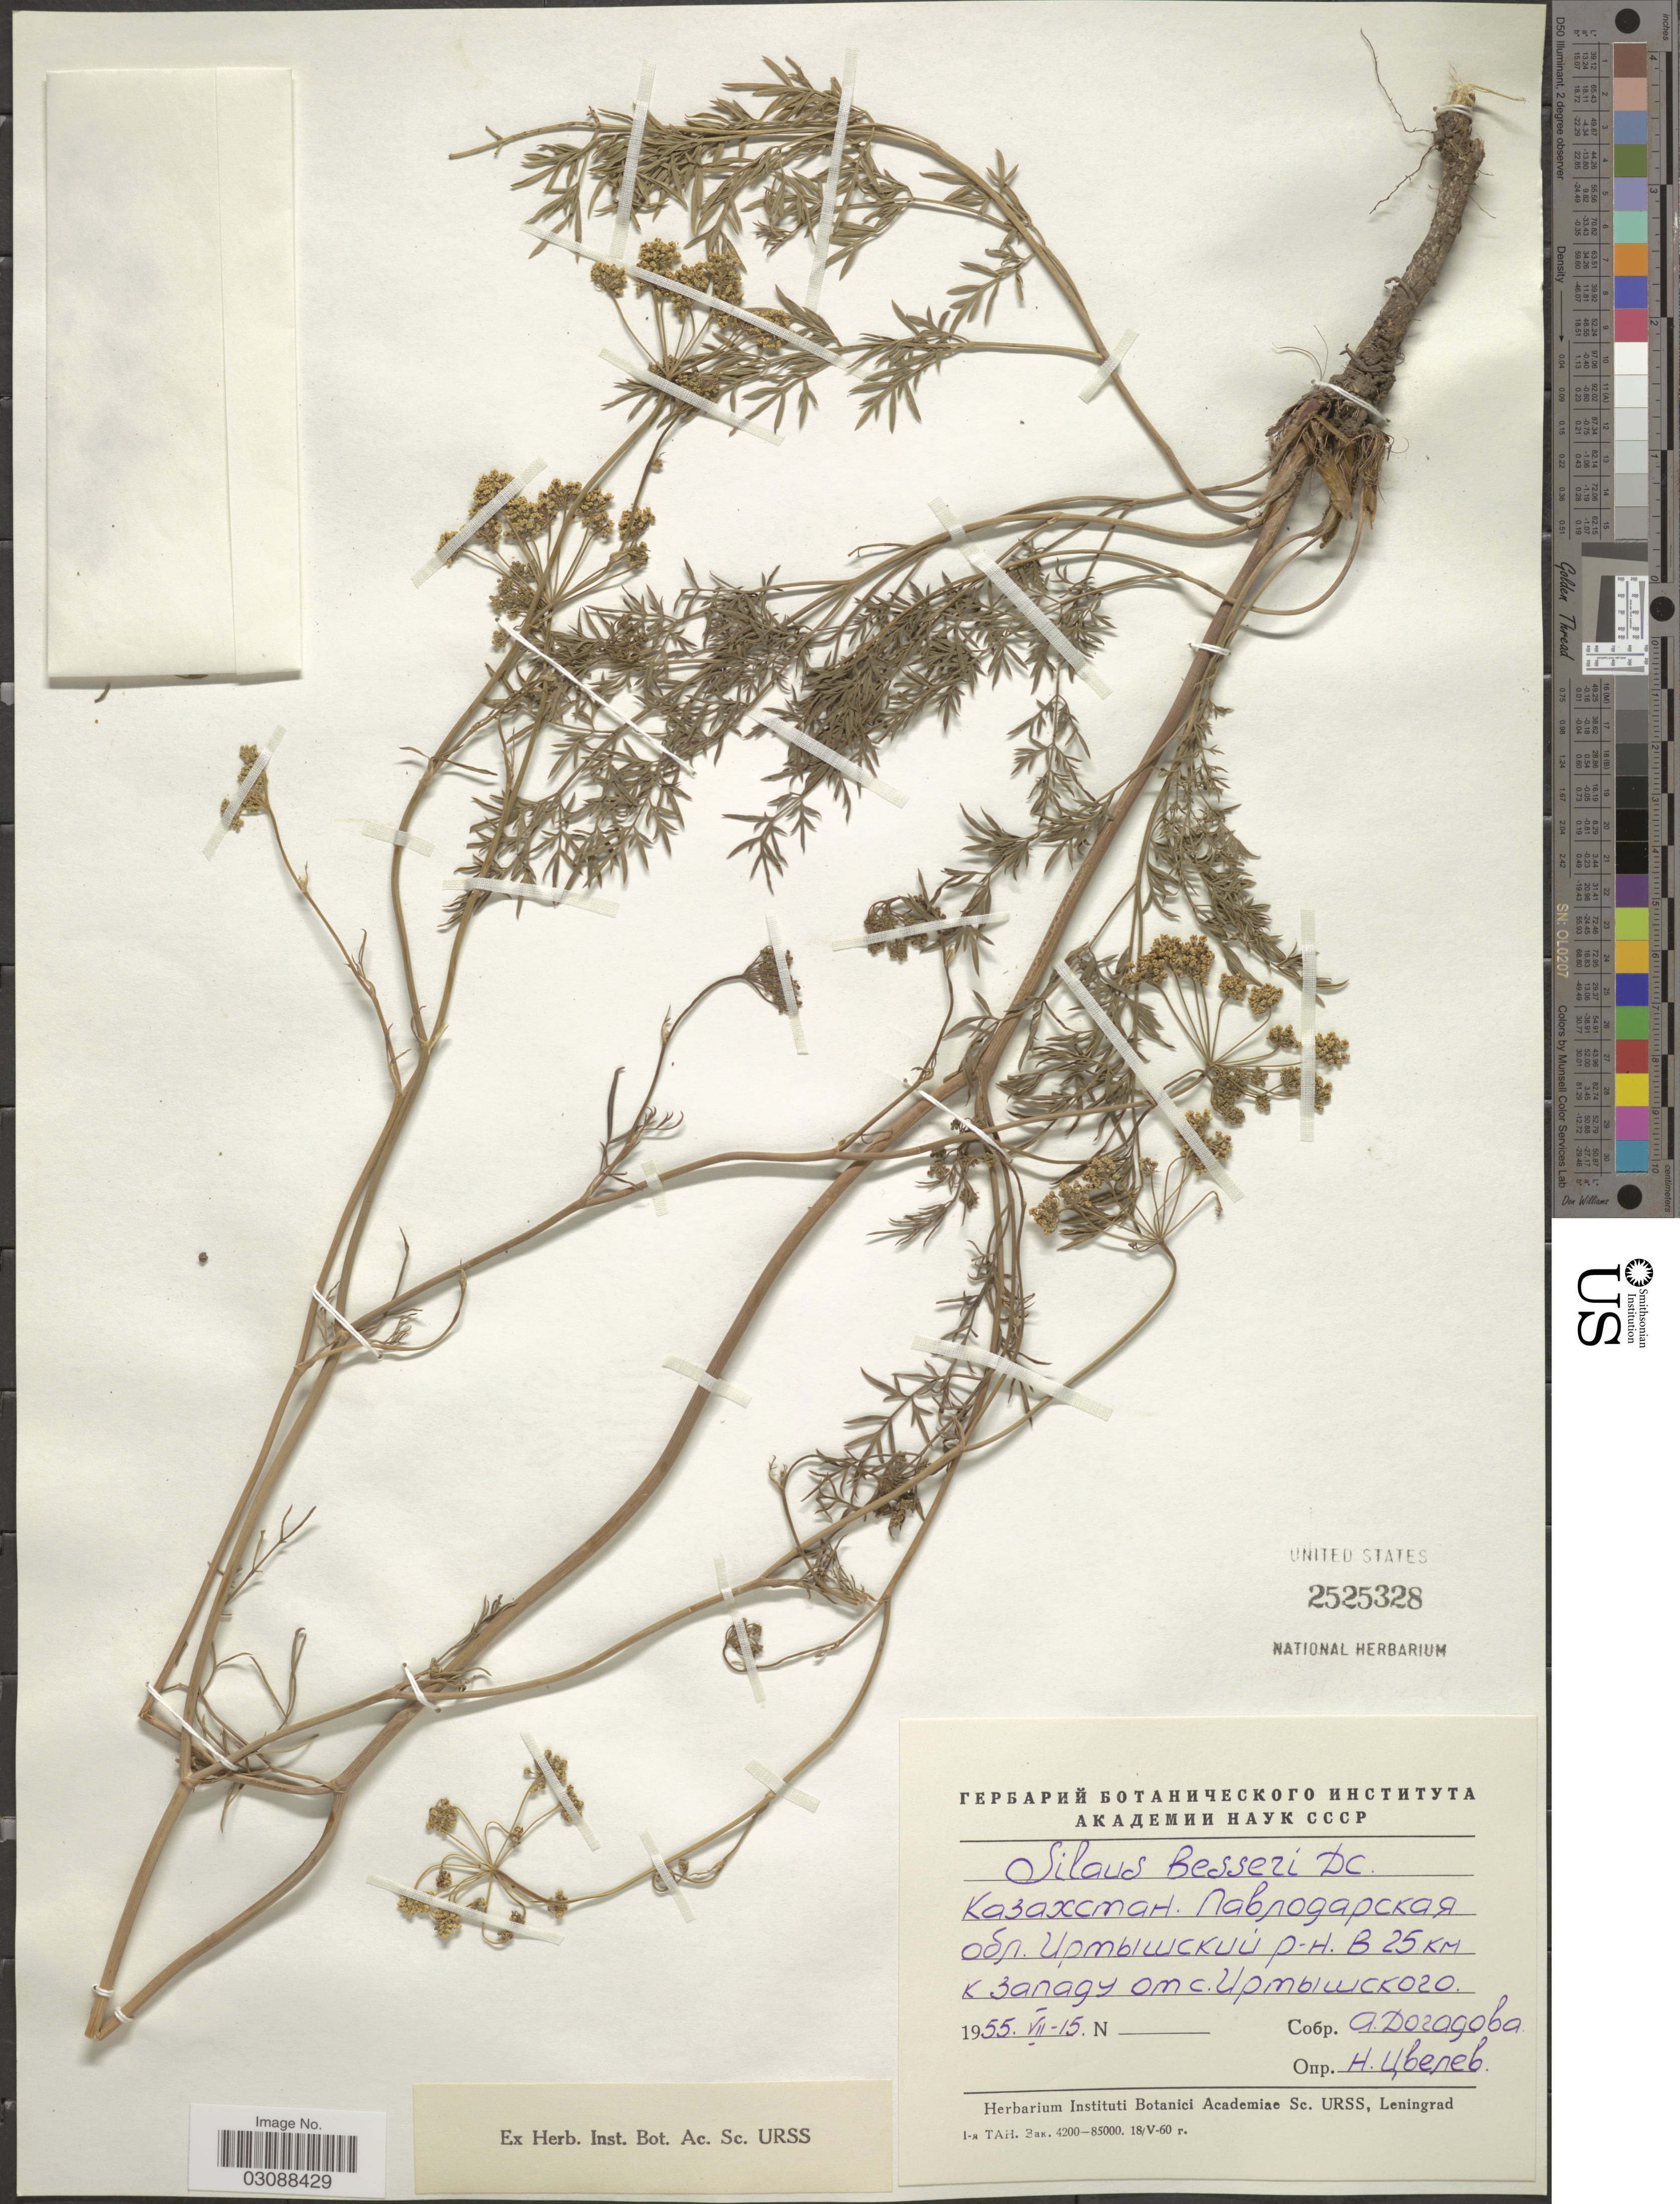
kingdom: Plantae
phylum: Tracheophyta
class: Magnoliopsida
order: Apiales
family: Apiaceae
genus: Silaus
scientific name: Silaus besseri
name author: DC.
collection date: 1955-07-15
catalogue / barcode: US 2525328